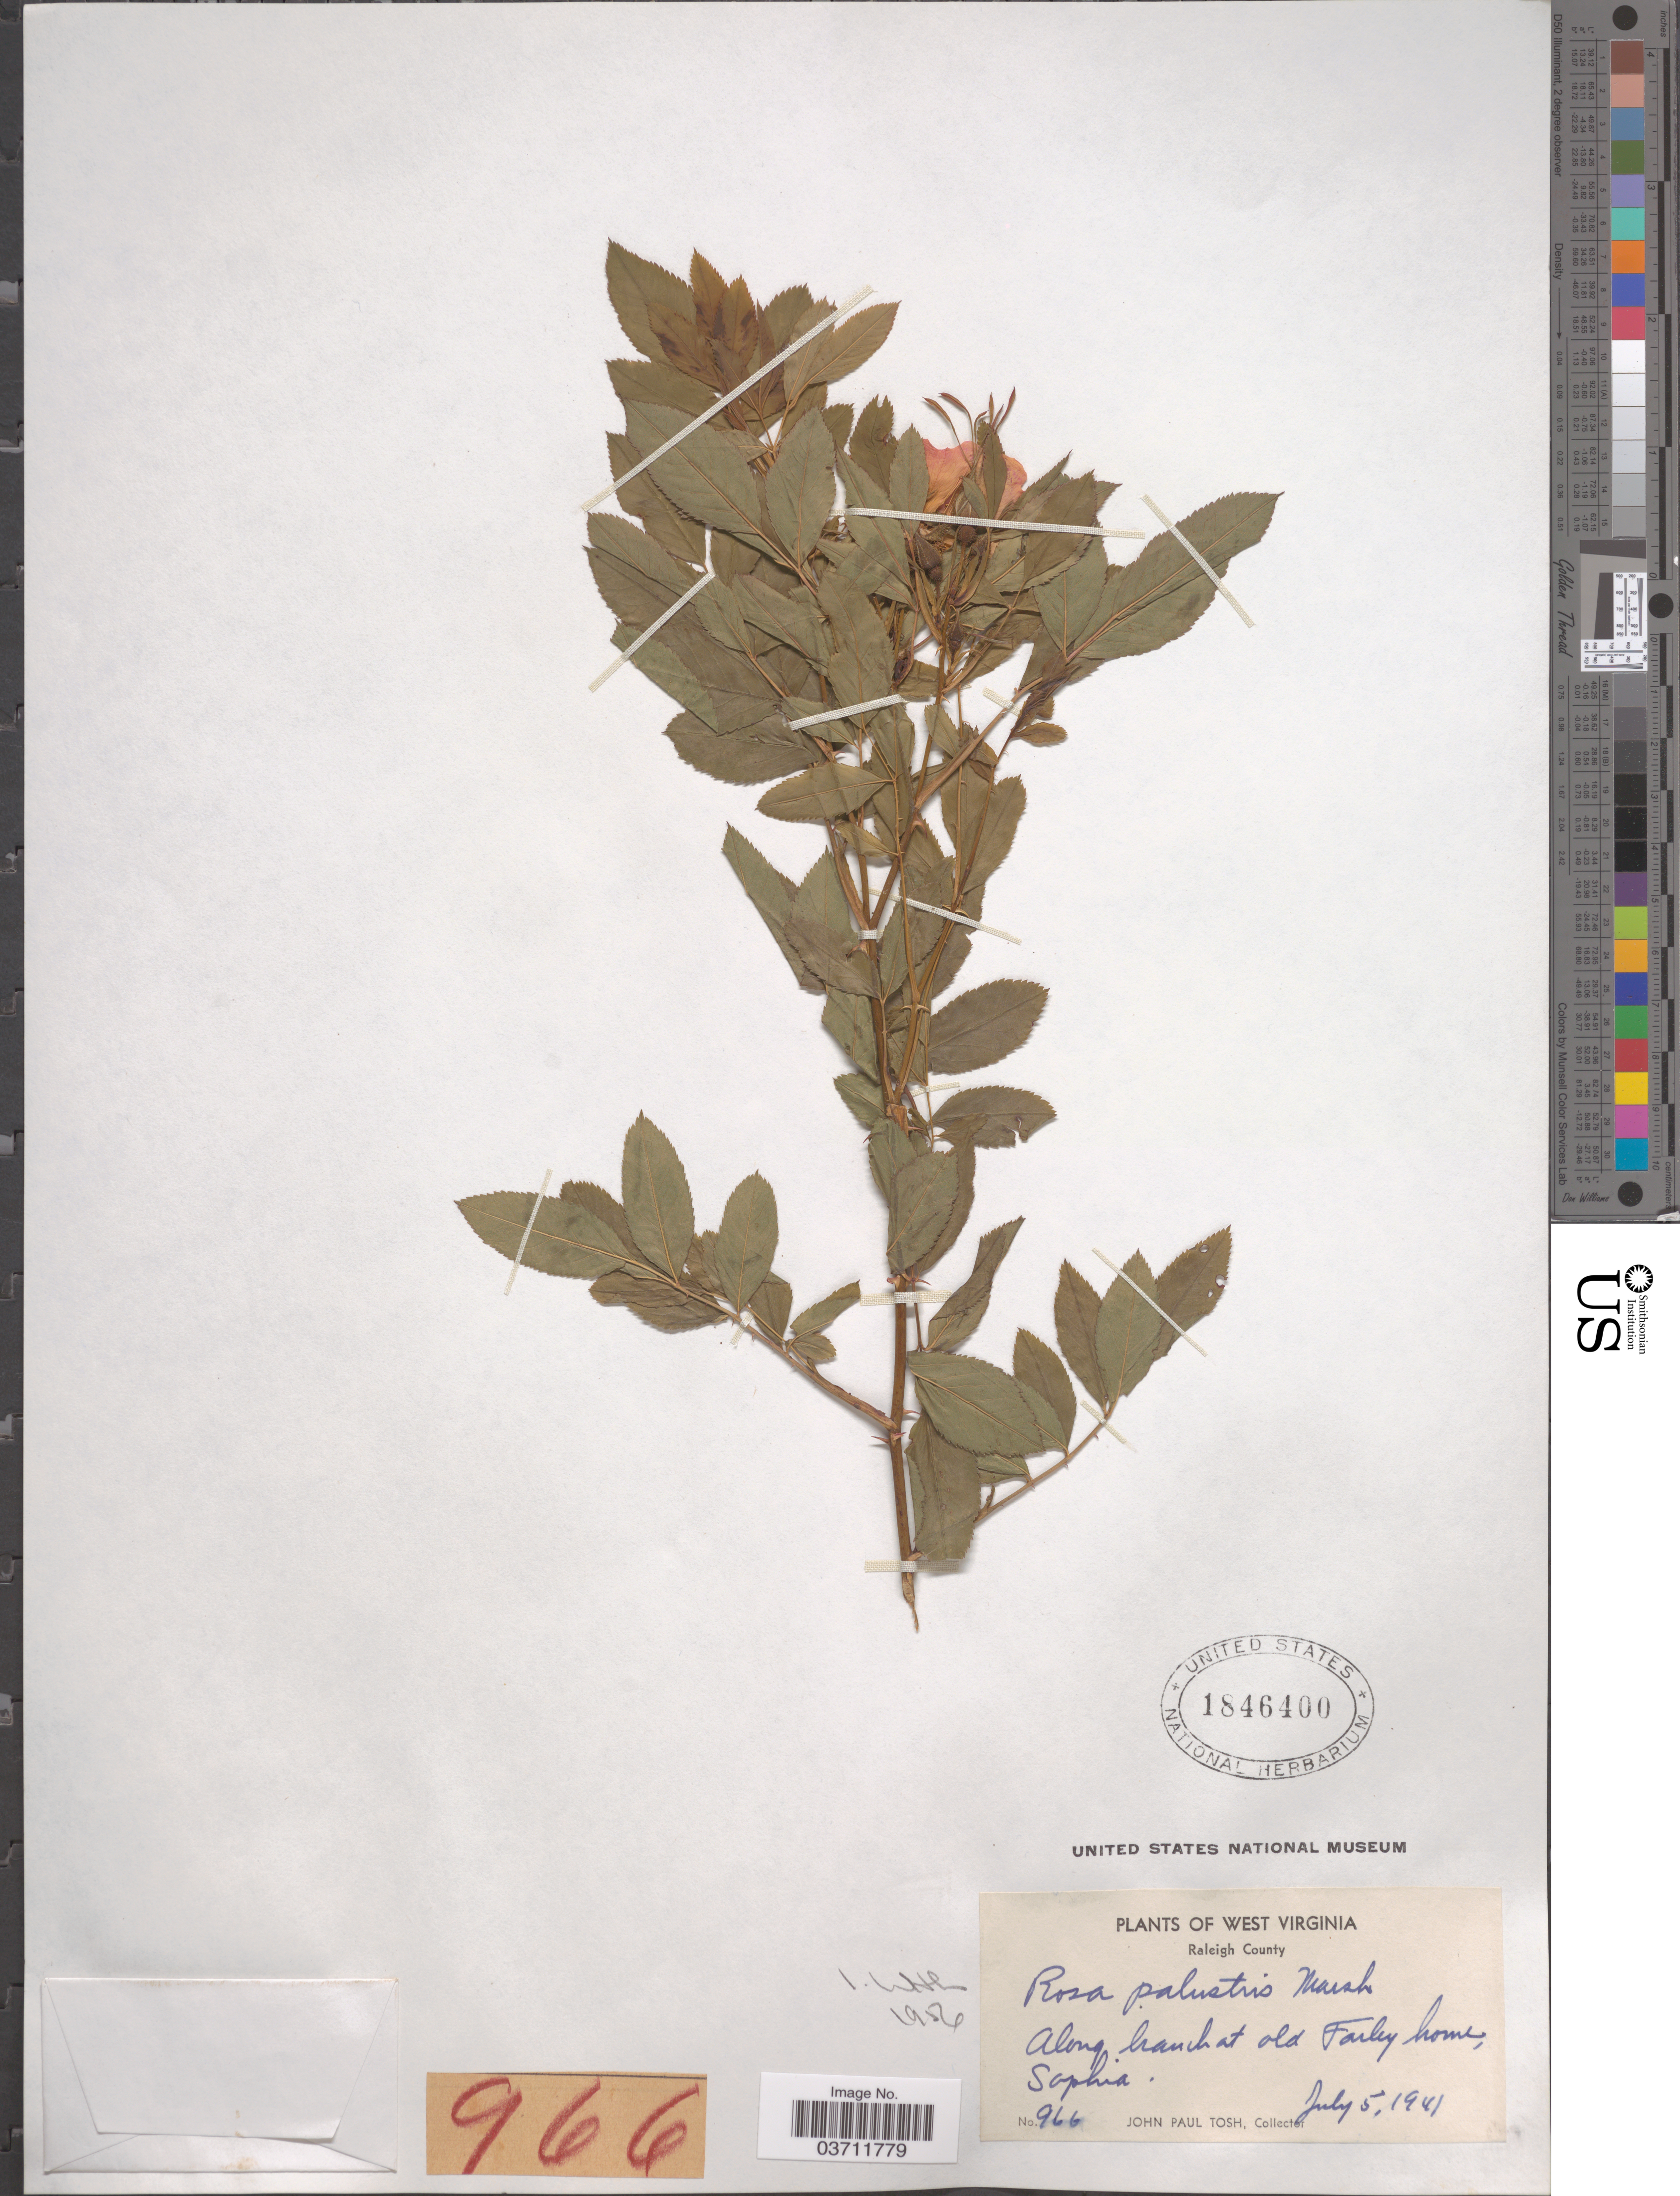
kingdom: Plantae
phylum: Tracheophyta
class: Magnoliopsida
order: Rosales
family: Rosaceae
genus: Rosa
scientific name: Rosa palustris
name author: Marshall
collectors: J. Tosh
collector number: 966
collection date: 1941-07-05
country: United States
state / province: West Virginia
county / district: Raleigh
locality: Raleigh County. Along branch at old Farley home, Sophia.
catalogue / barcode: US 1846400